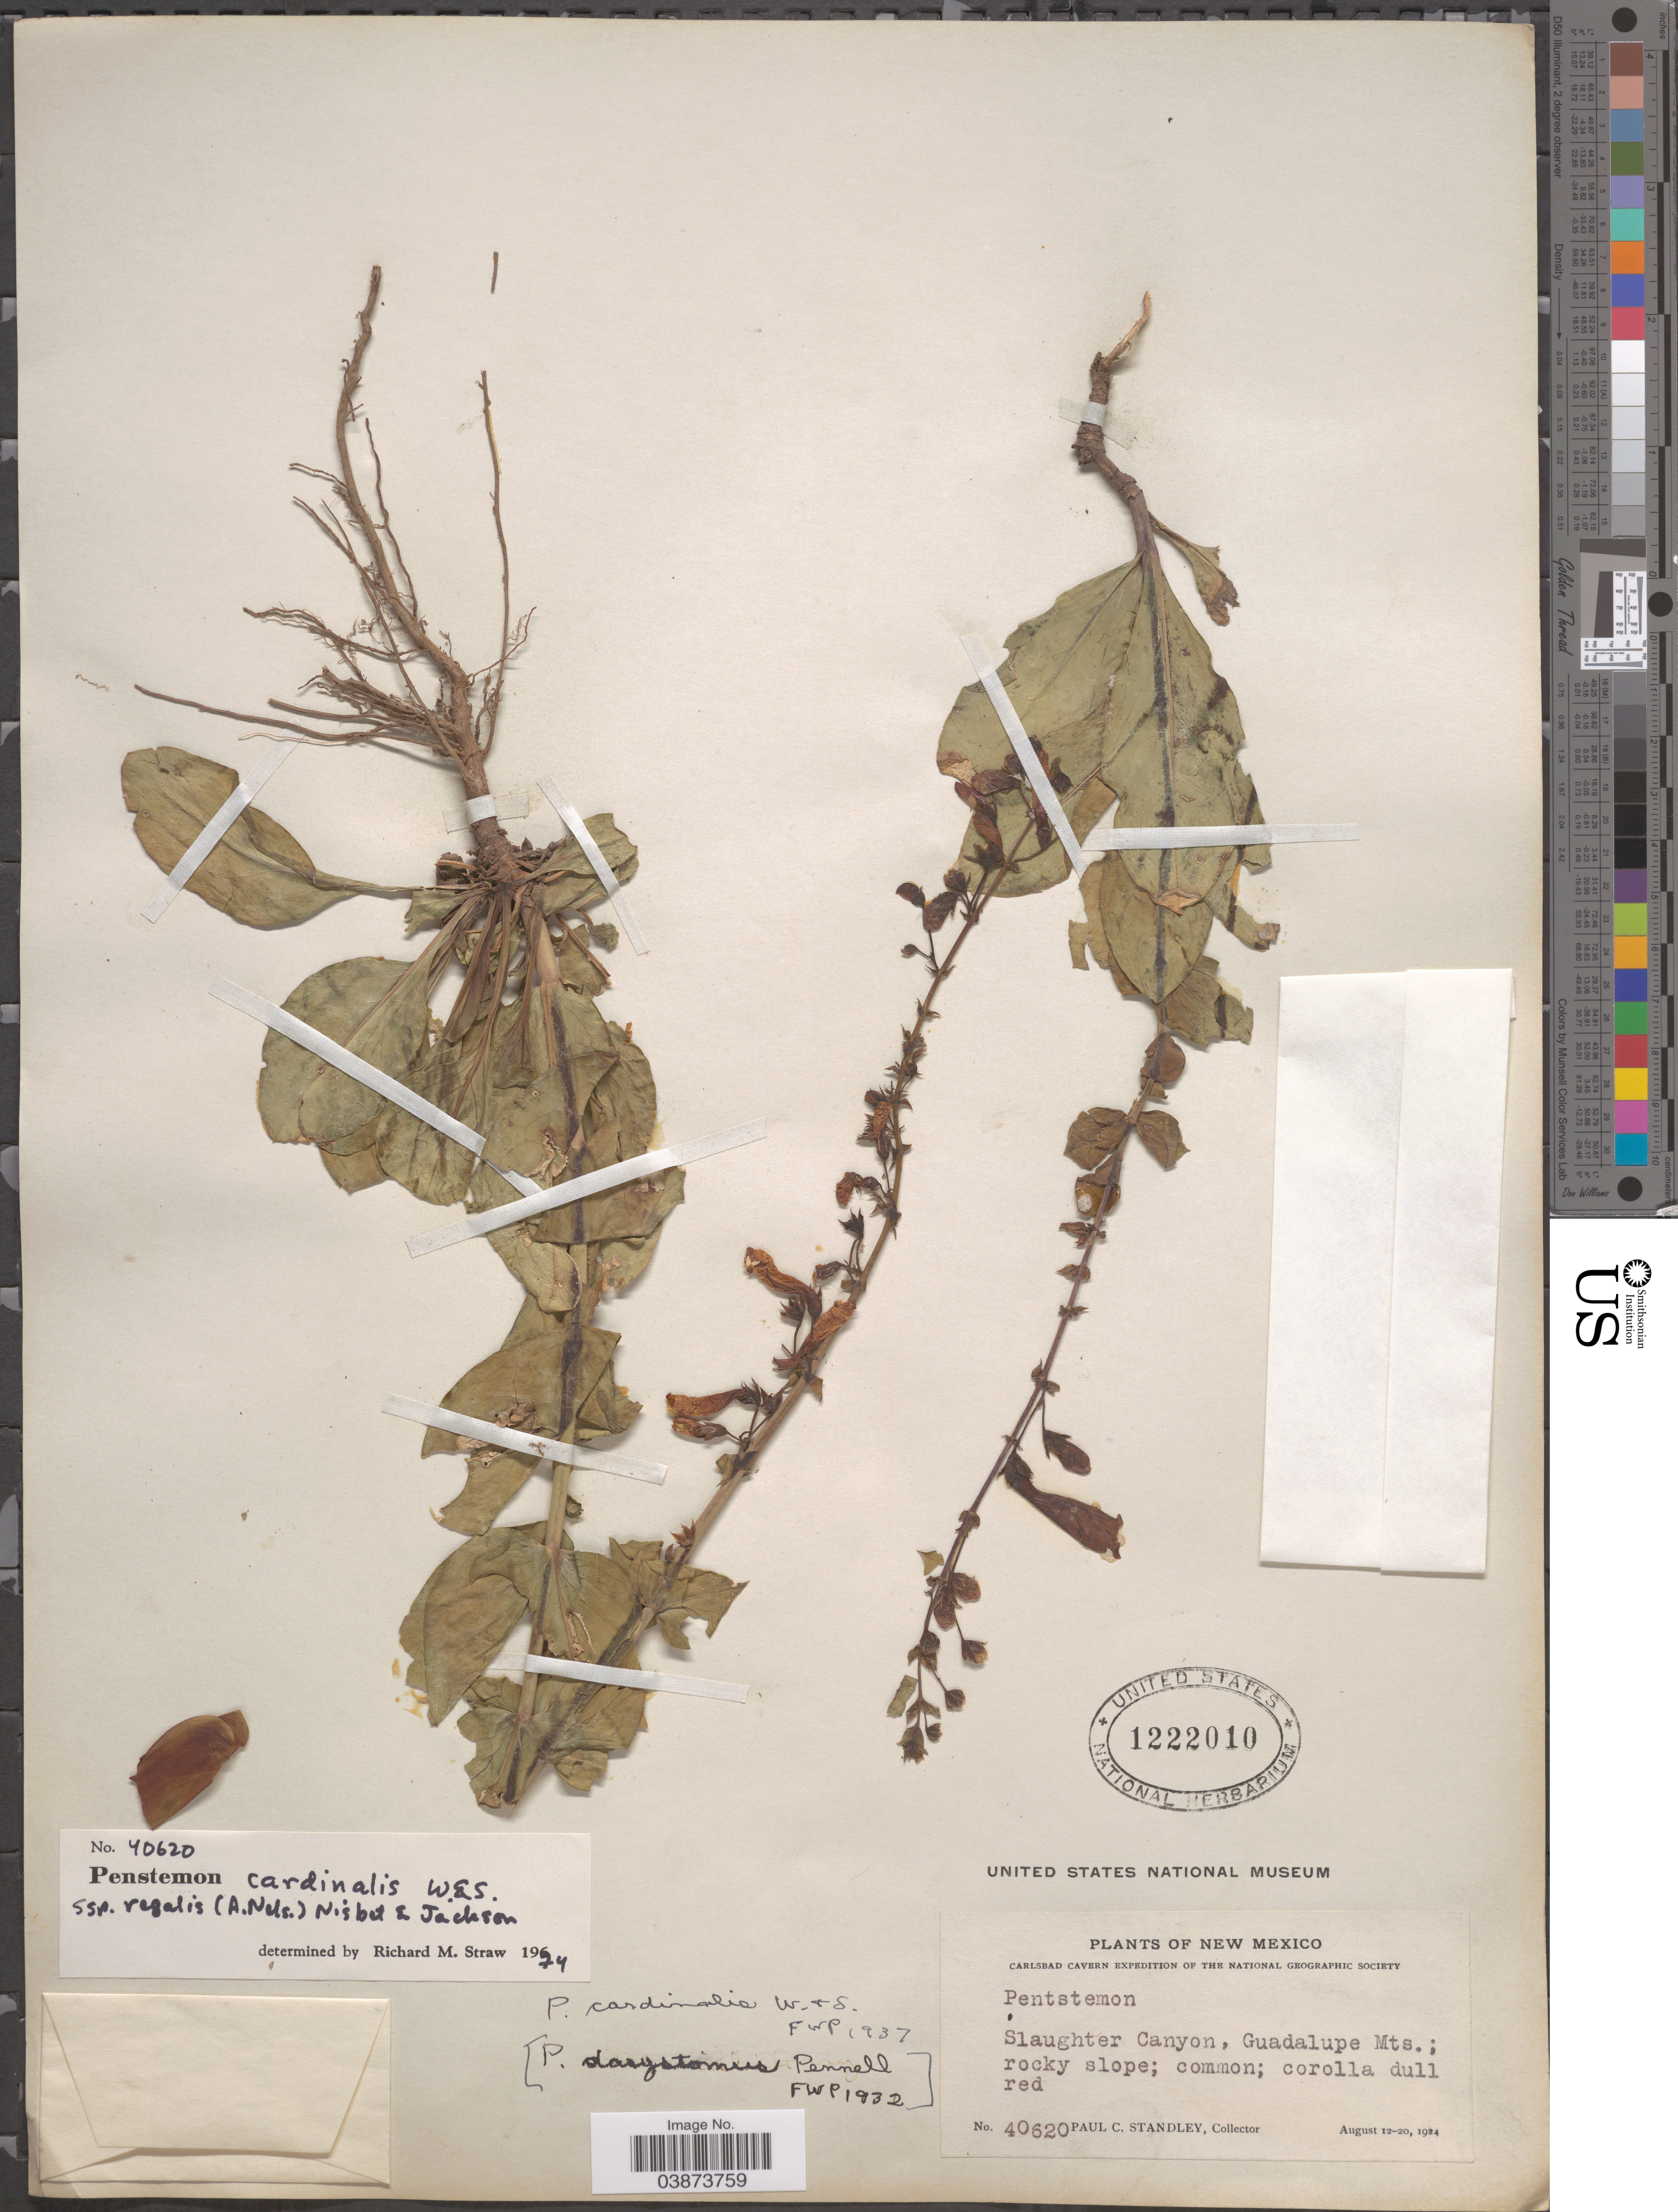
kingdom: Plantae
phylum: Tracheophyta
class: Magnoliopsida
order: Lamiales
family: Plantaginaceae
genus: Penstemon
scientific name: Penstemon cardinalis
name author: Wooton & Standl.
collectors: P. C. Standley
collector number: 40620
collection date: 1924-08-12/1924-08-20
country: United States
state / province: New Mexico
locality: Slaughter Canyon, Guadalupe Mts.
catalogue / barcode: US 1222010